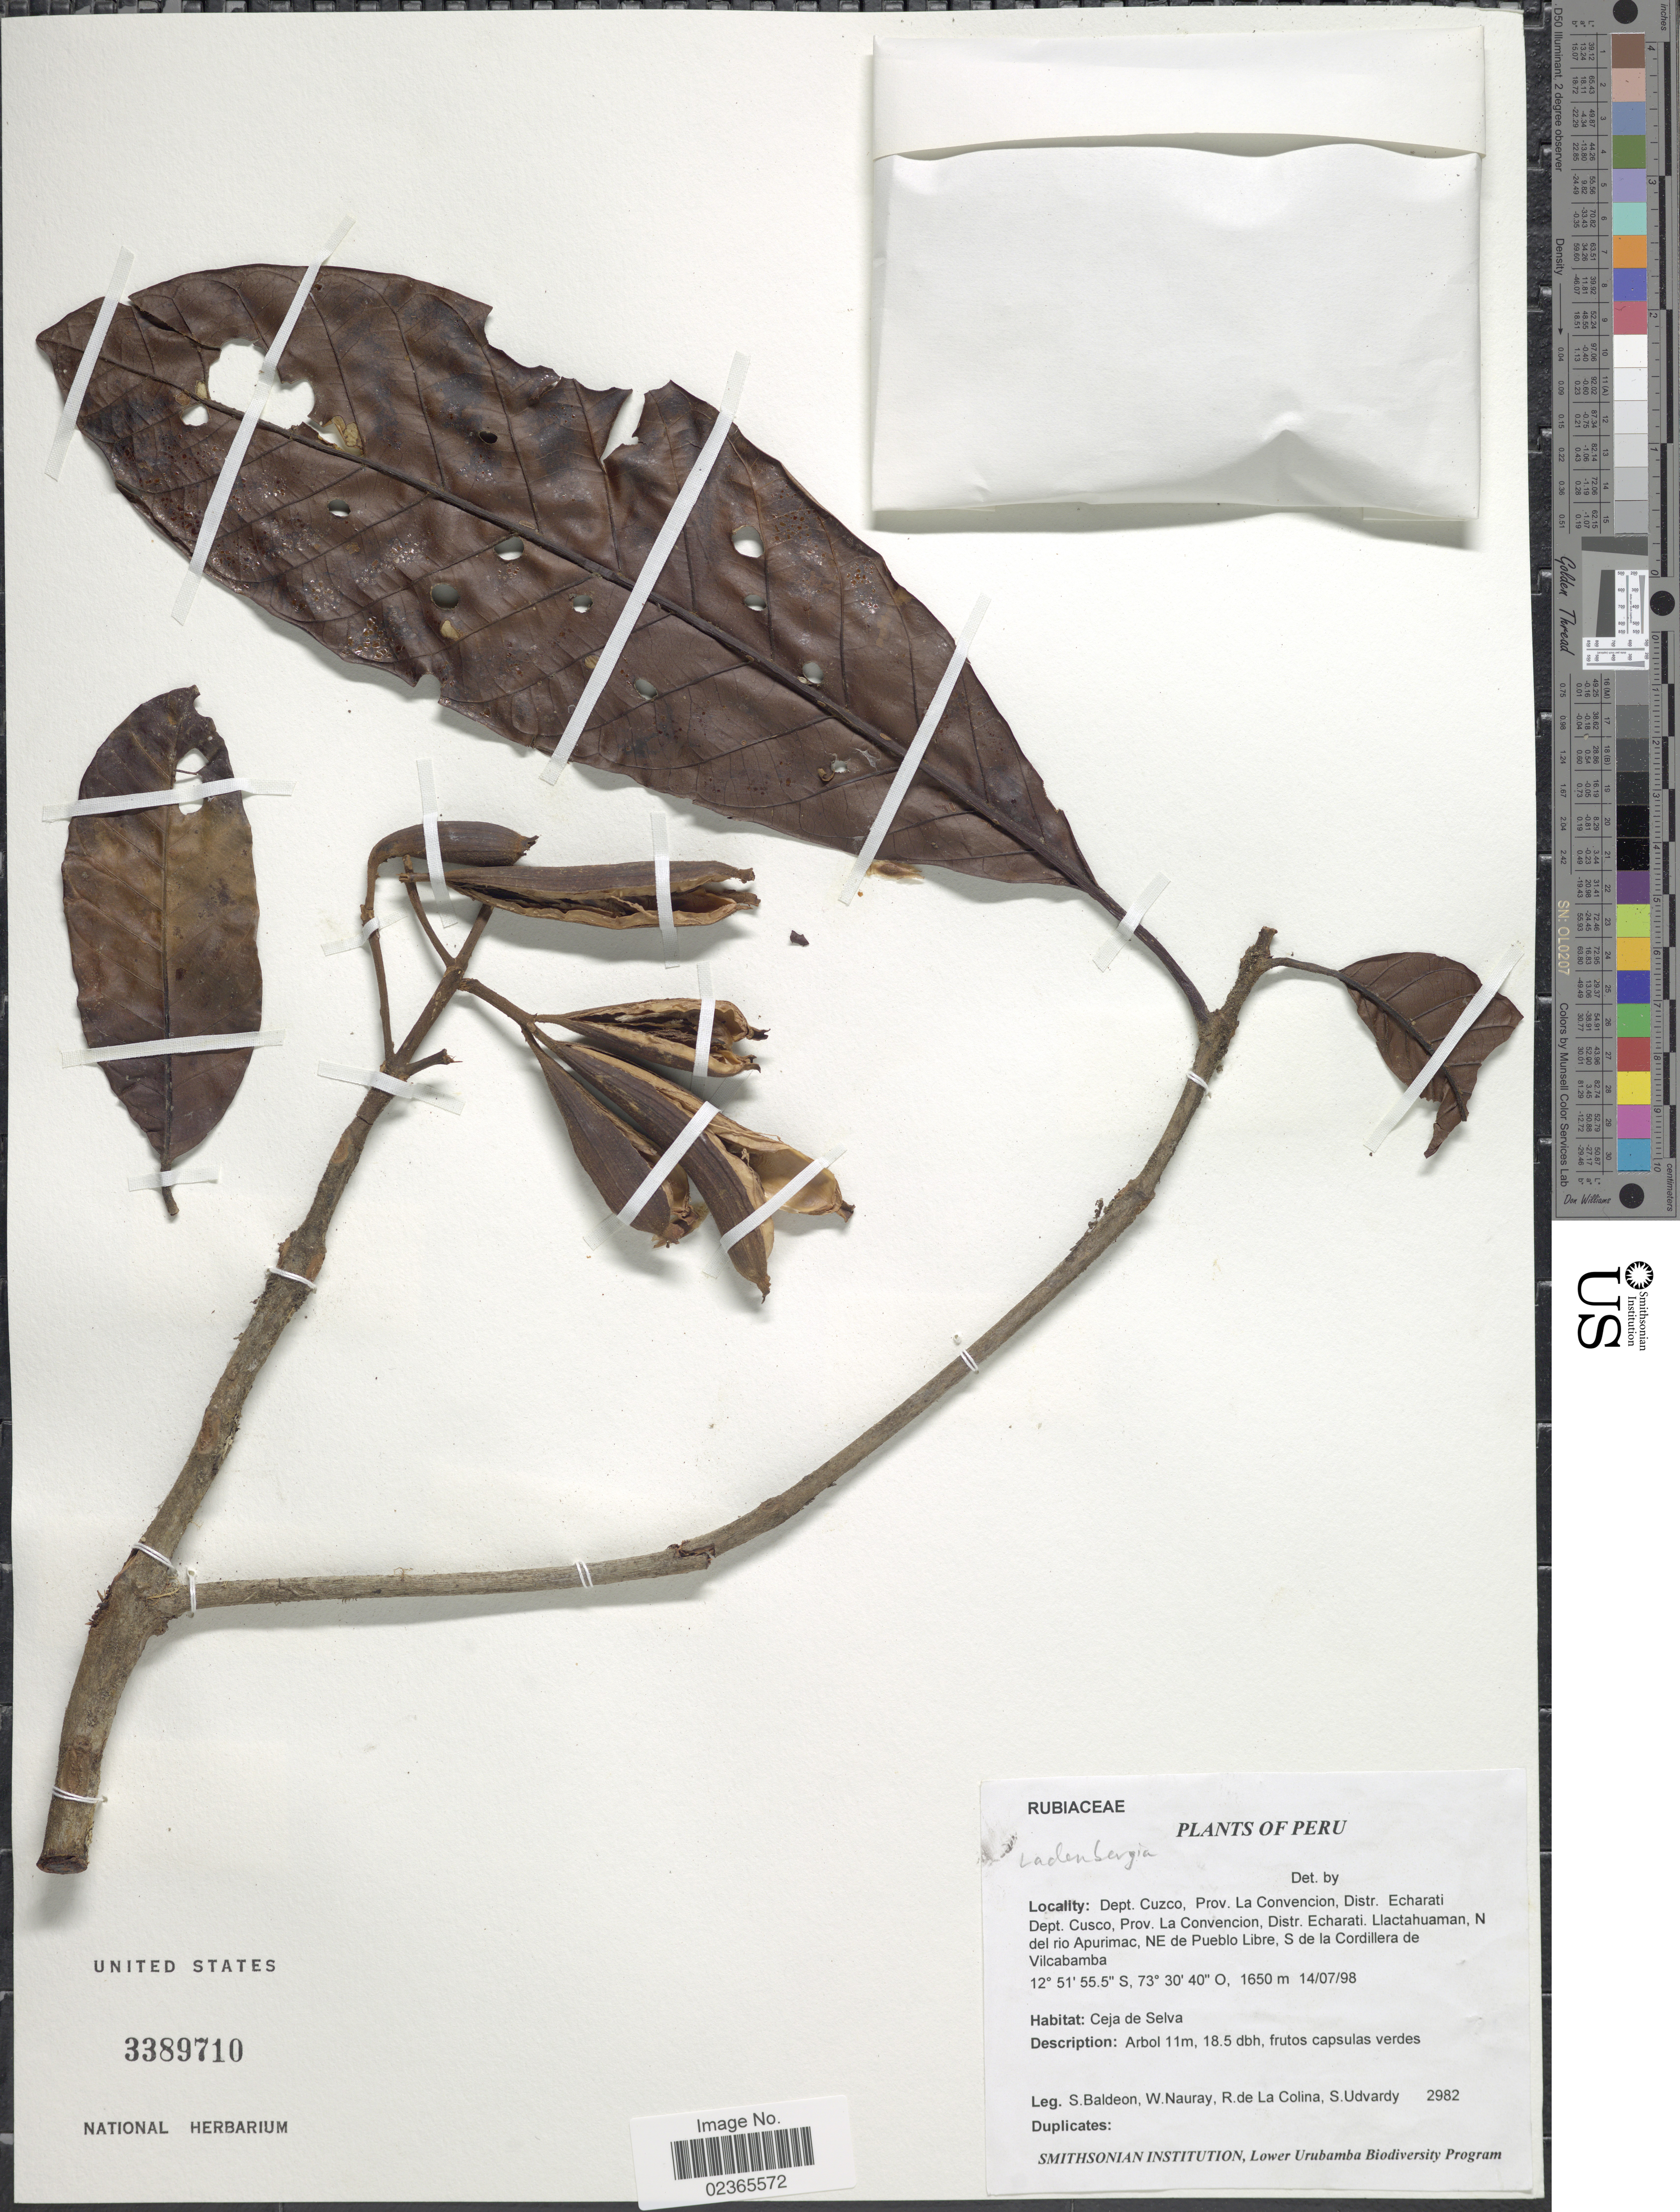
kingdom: Plantae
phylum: Tracheophyta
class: Magnoliopsida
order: Gentianales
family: Rubiaceae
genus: Ladenbergia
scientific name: Ladenbergia sp.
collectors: S. Baldeon, W. Nauray, R. de La Colina & S. Udvardy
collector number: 2982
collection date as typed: Transcribed d/m/y: 14/7/98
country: Peru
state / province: Cusco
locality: Prov. La Convencion, Distr. Echarati, Dept. Cusco, Prov. La Convencion, Distr. Echarati. Llactahuaman, N del rio Apurimac, NE de Pueblo Libre, S de la Cordillera de Vilcabamba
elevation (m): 1650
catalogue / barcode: US 3389710